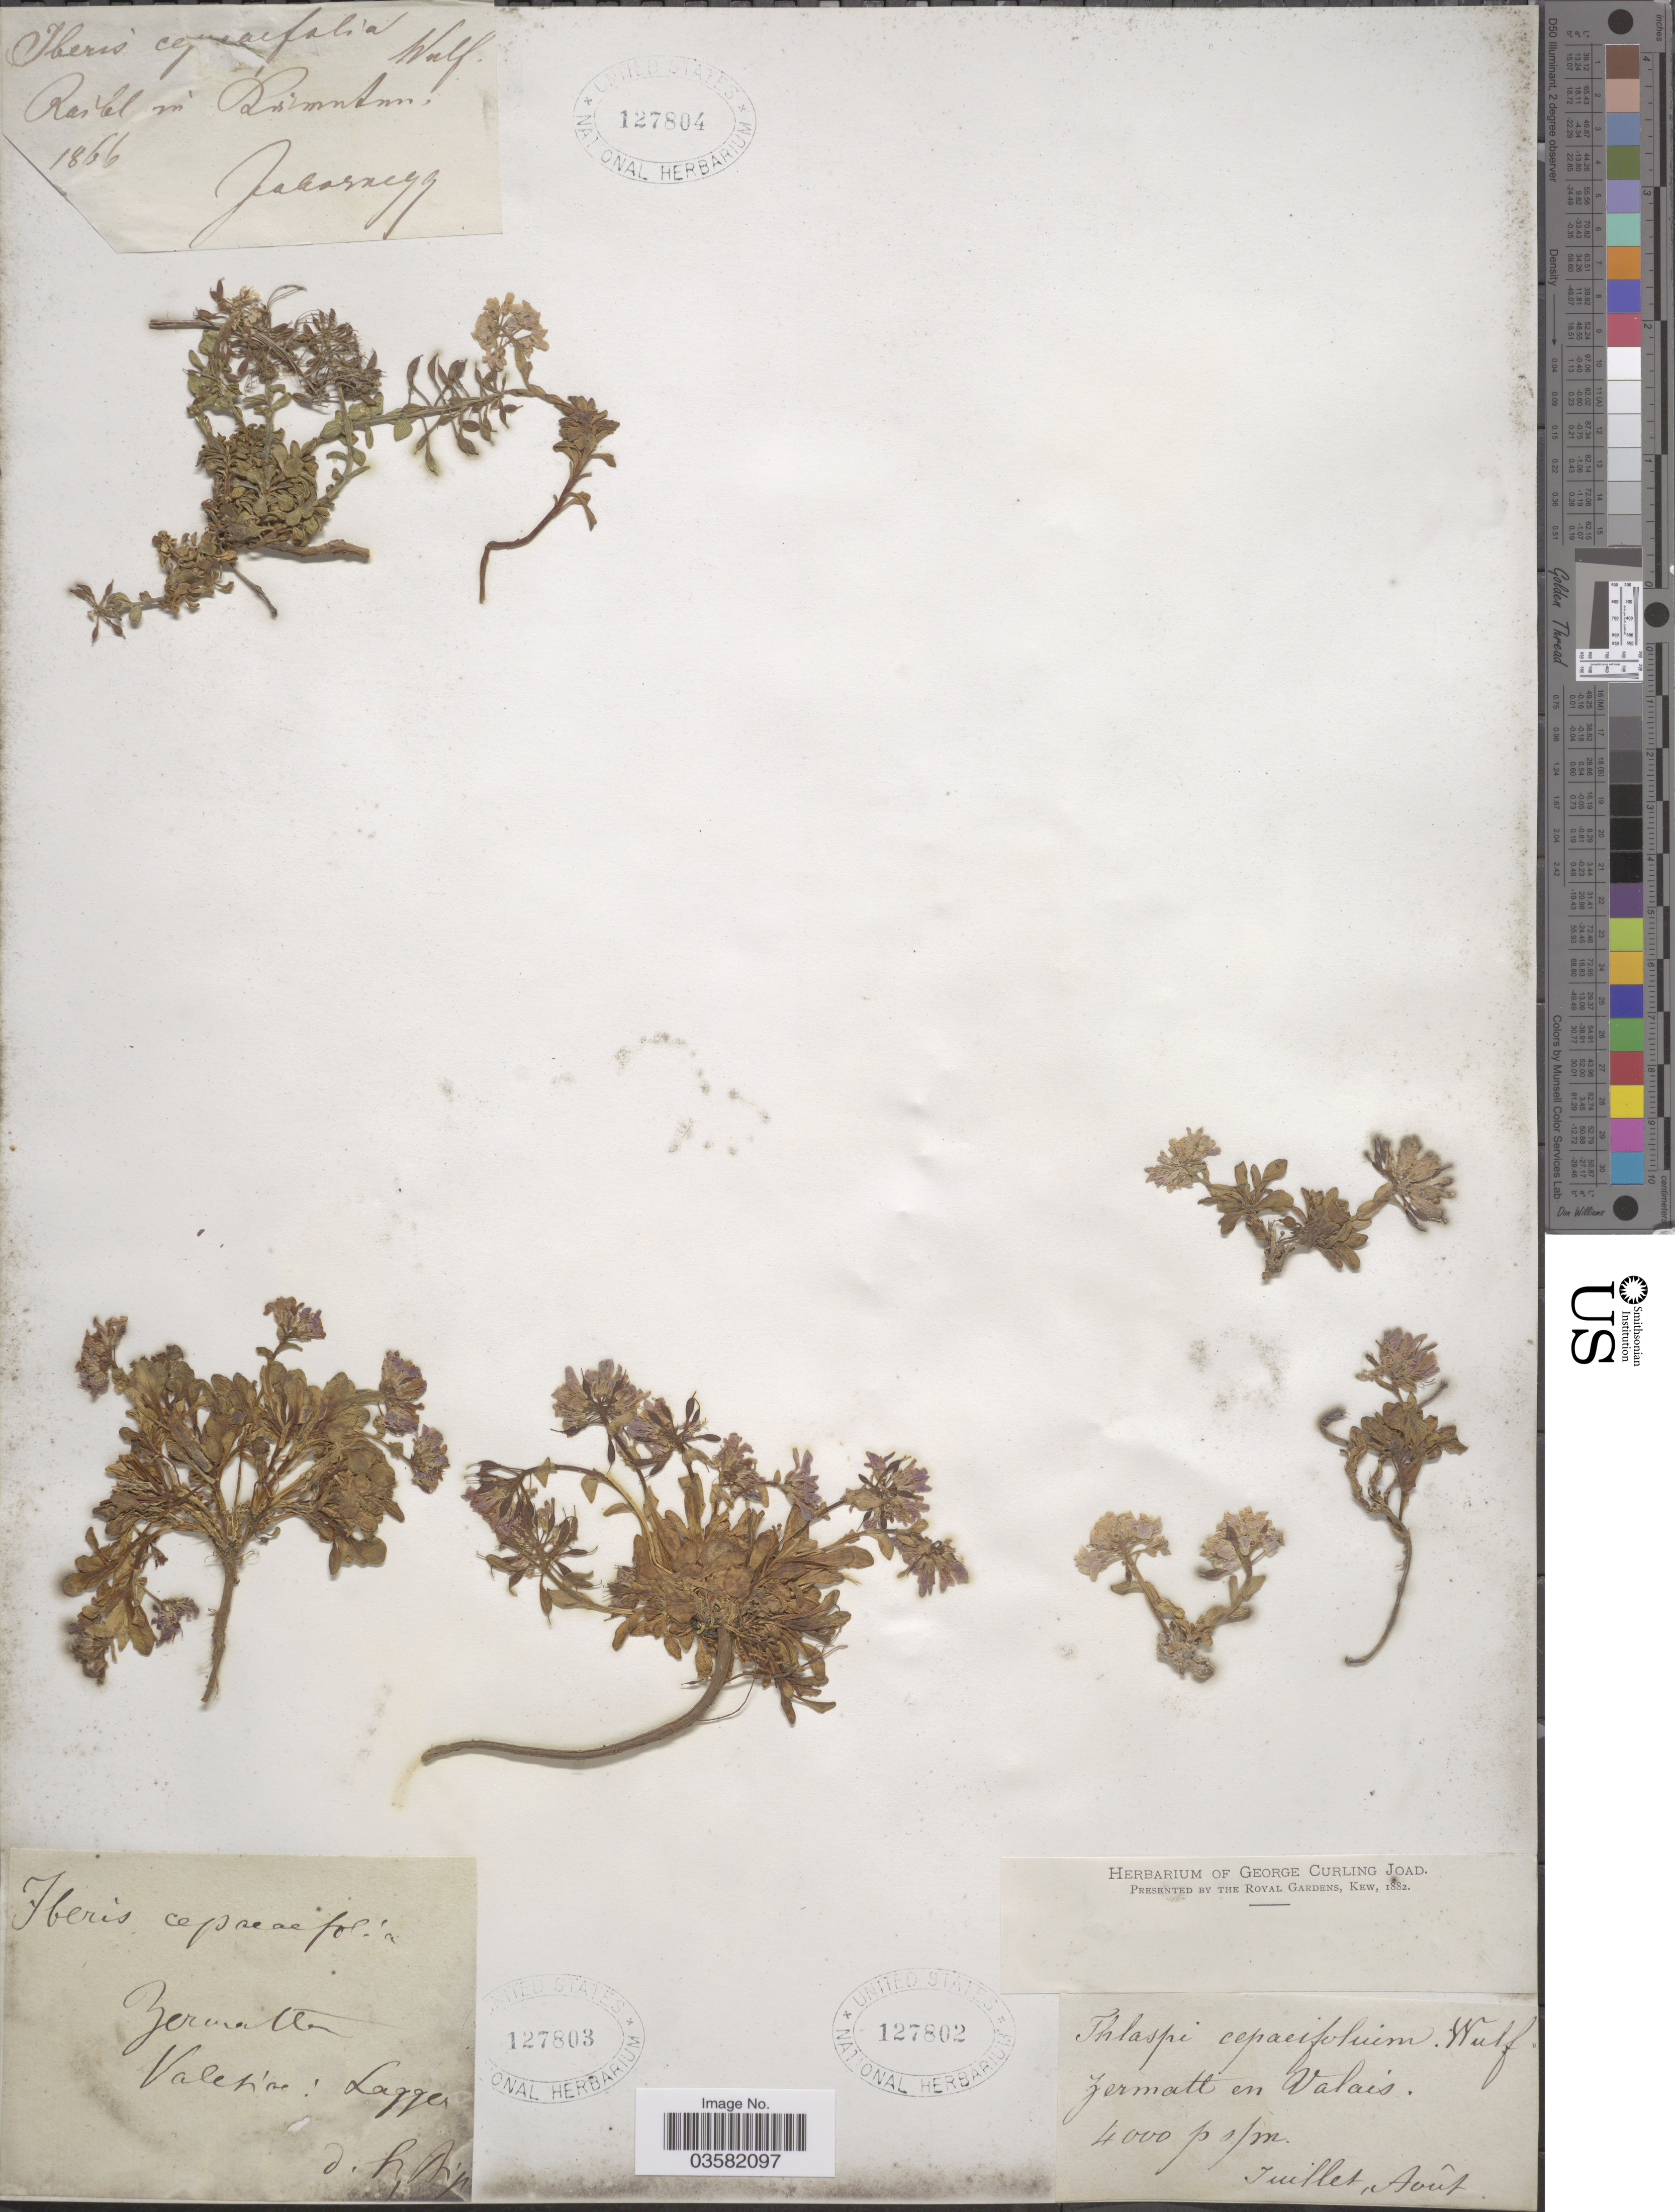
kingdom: Plantae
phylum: Tracheophyta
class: Magnoliopsida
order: Brassicales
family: Brassicaceae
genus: Thlaspi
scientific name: Thlaspi cepaeifolium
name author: (Wulfen) W.D.J. Koch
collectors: Jabornegg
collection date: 1866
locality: [illegible text] in [illegible text].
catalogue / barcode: US 127804